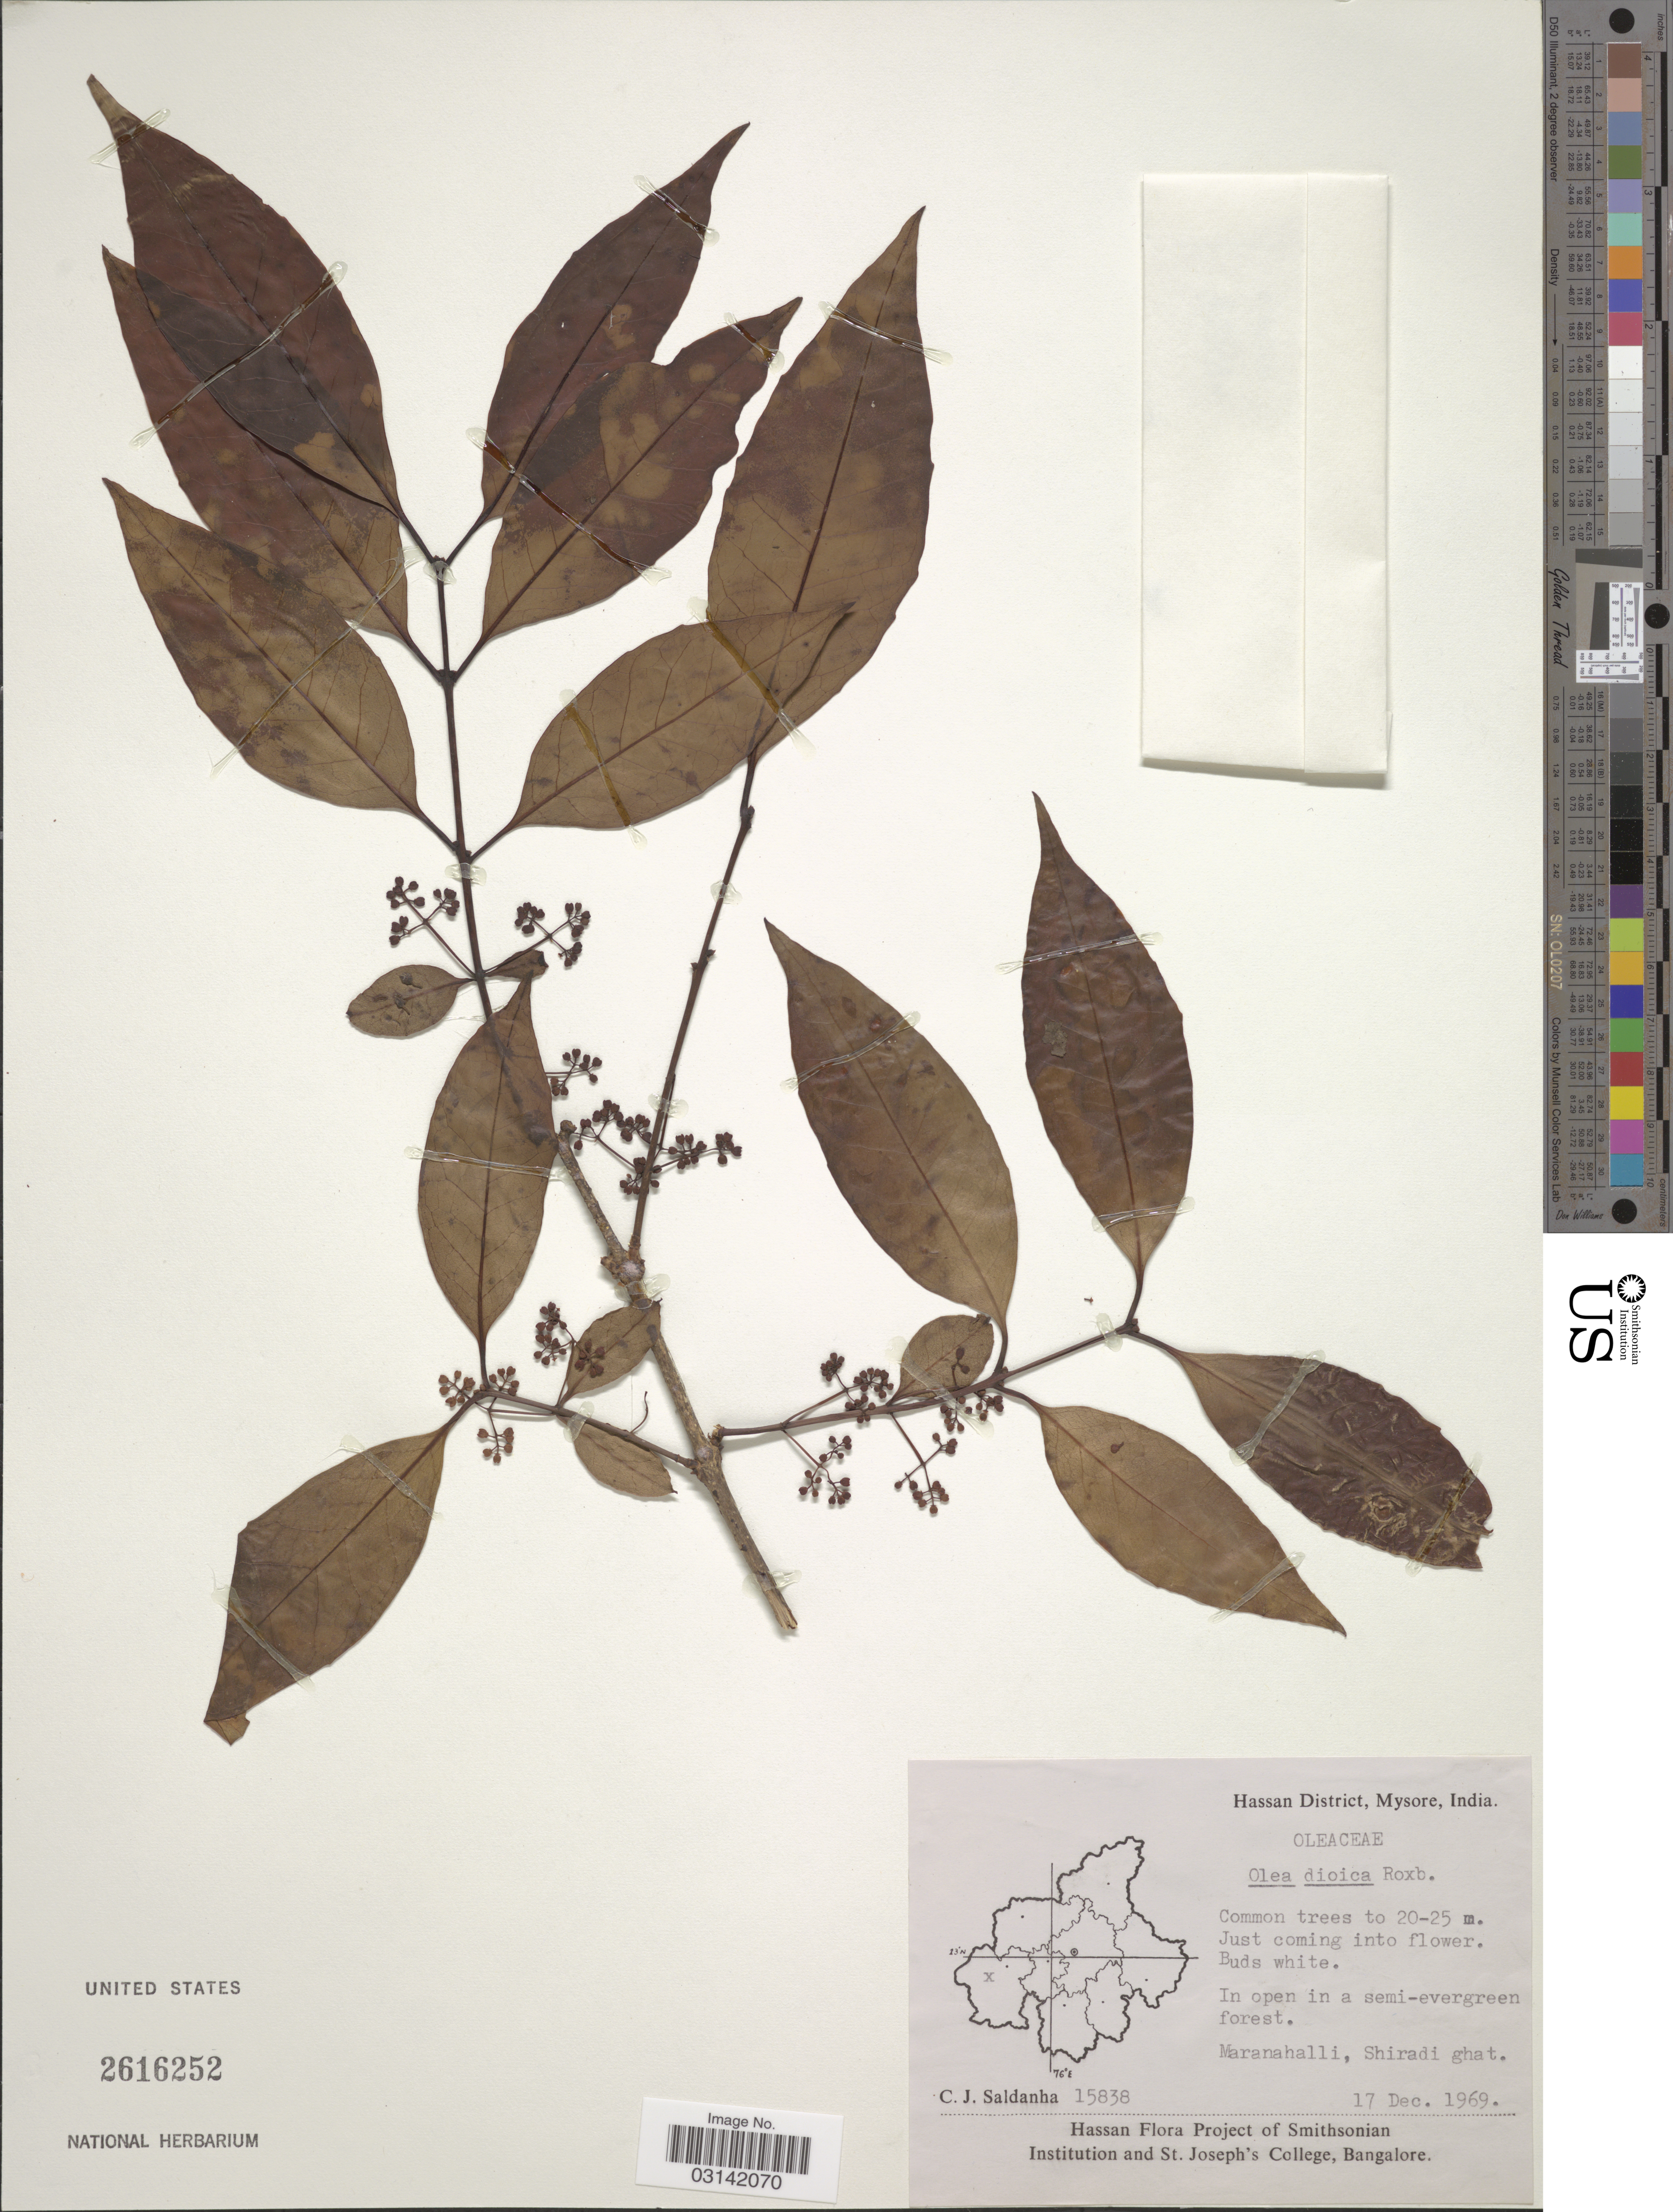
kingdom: Plantae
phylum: Tracheophyta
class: Magnoliopsida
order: Lamiales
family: Oleaceae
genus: Tetrapilus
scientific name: Tetrapilus dioicus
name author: (Roxb.) L.A.S. Johnson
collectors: C. J. Saldanha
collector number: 15838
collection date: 1969-12-17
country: India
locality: Hassan District, Mysore, Maranahalli, Shiradi ghat.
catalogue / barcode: US 2616252